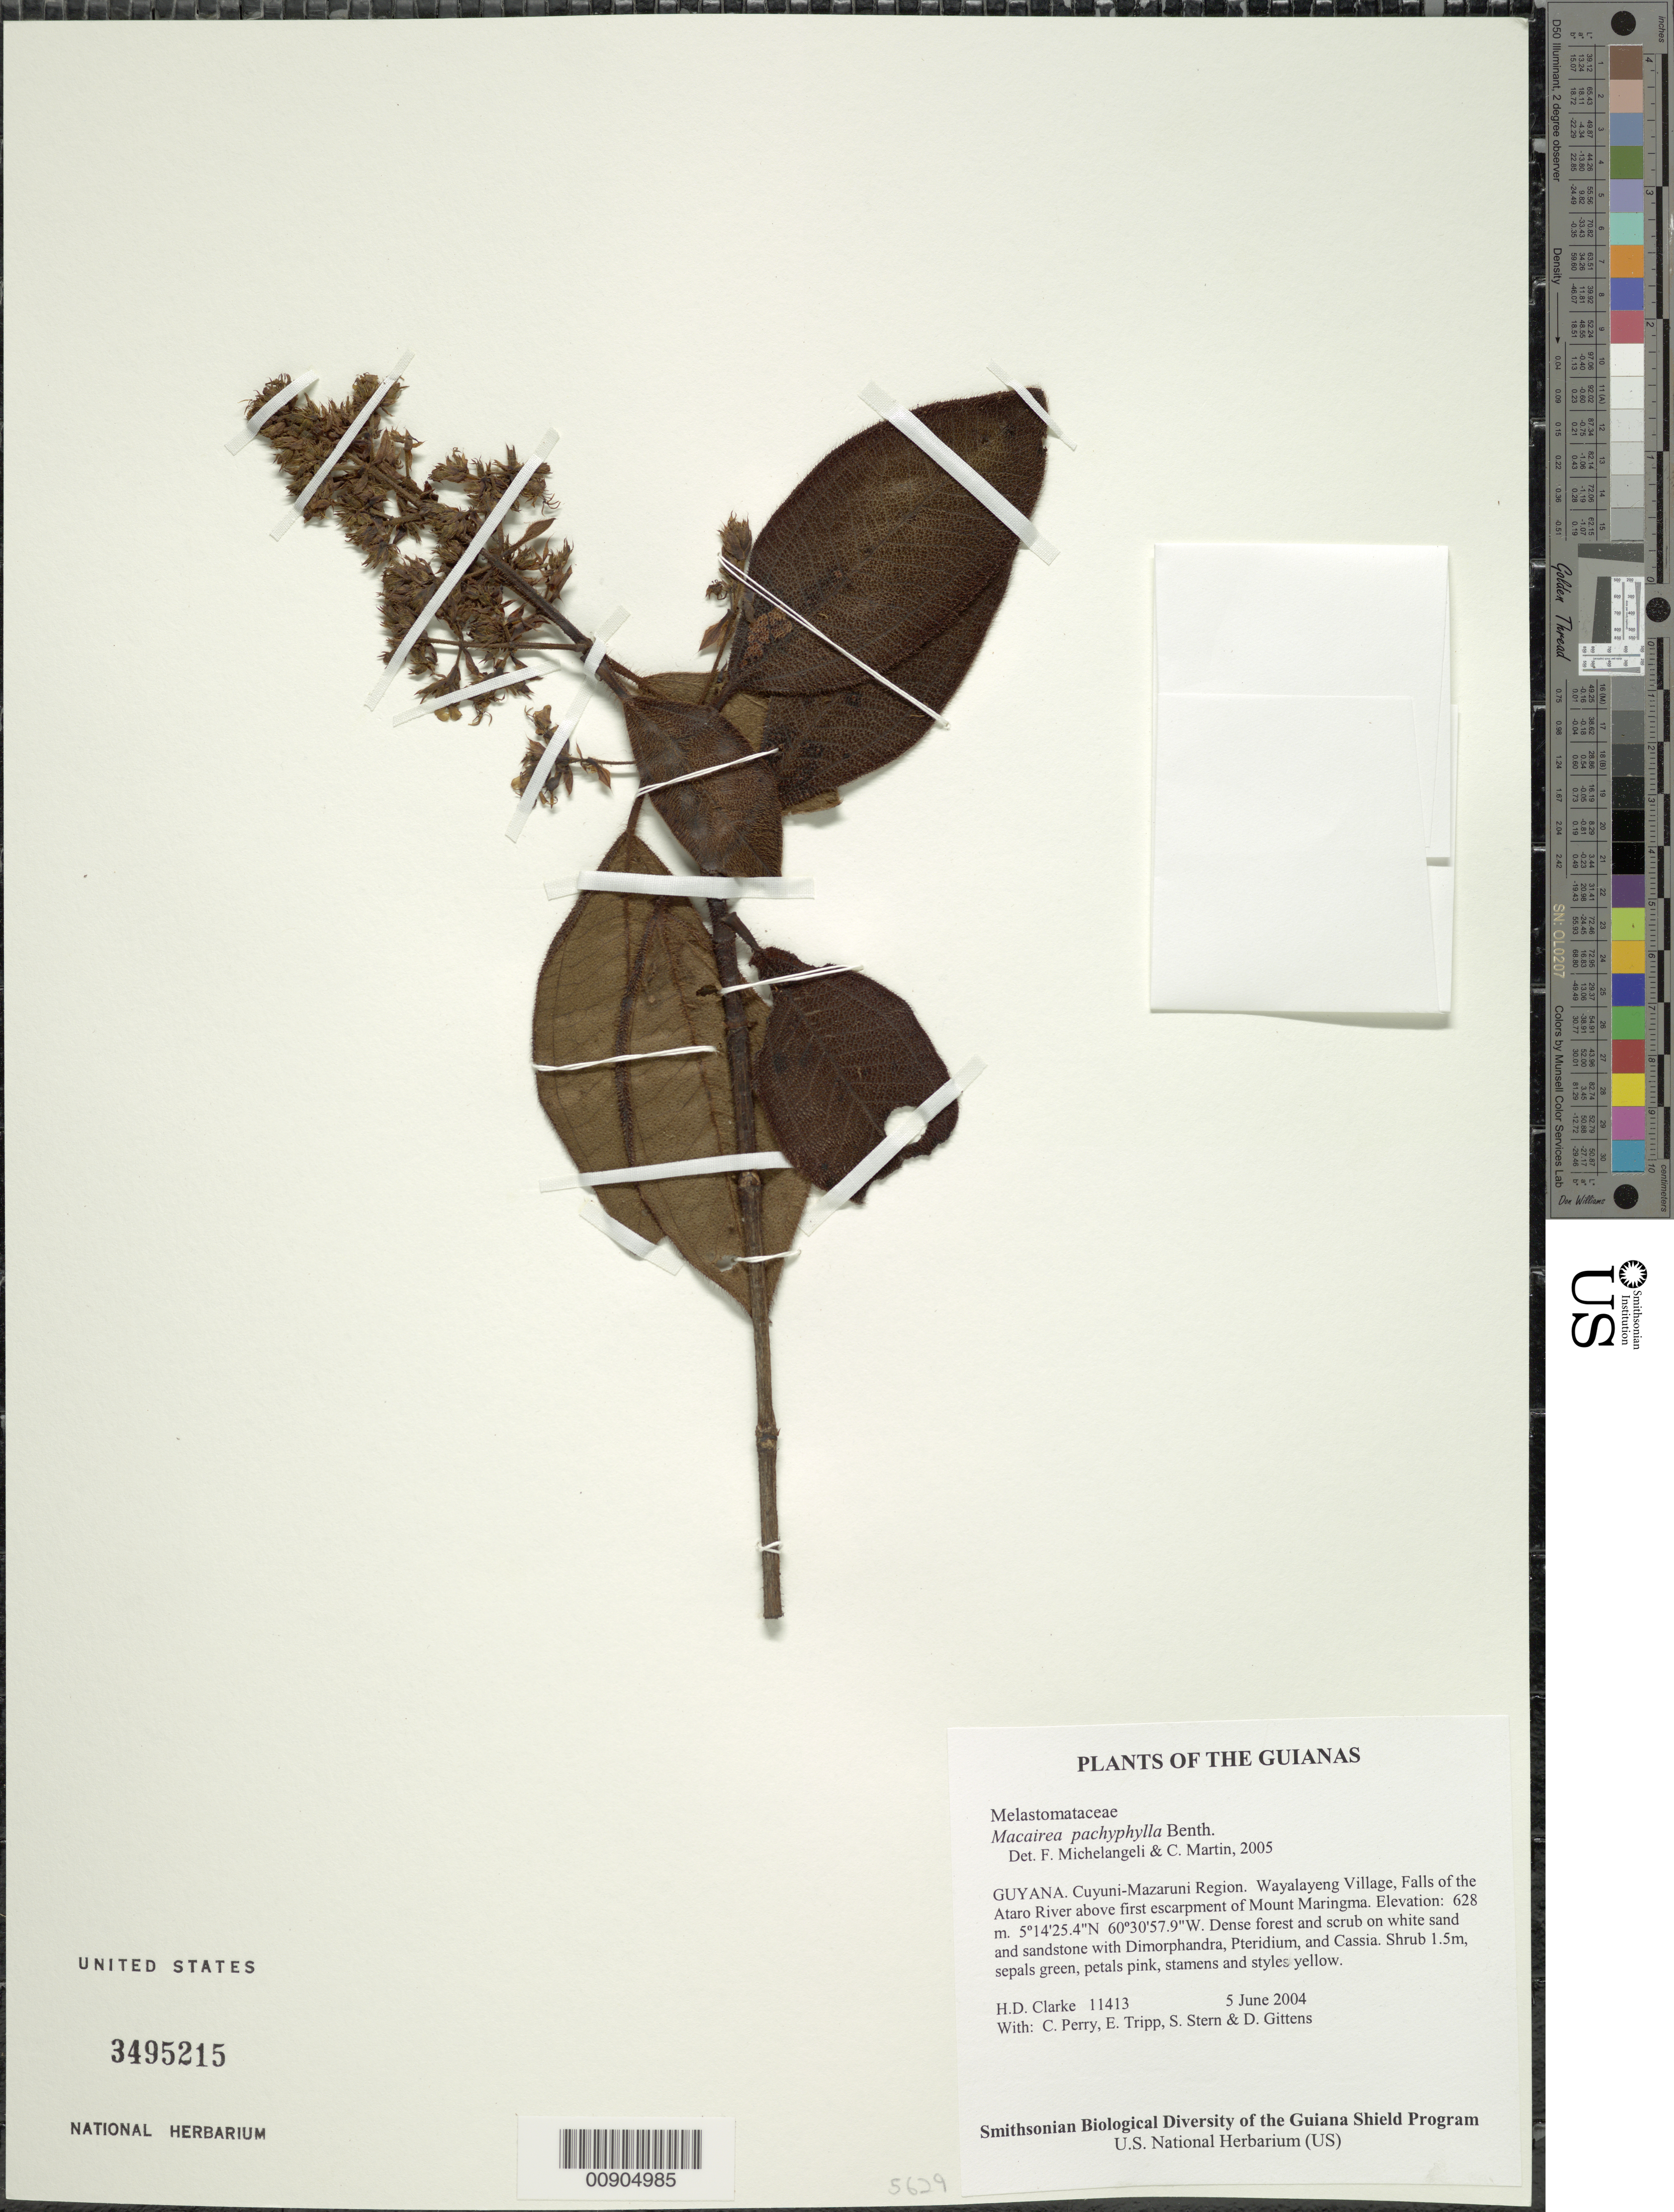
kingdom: Plantae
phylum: Tracheophyta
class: Magnoliopsida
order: Myrtales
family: Melastomataceae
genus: Macairea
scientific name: Macairea pachyphylla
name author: Benth.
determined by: Michelangeli, F. A.; Martin, C.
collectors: H. D. Clarke, C. Perry, E. Tripp, S. R. Stern & D. Gittens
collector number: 11413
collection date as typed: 5 June 2004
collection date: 2004-06-05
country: Guyana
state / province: Cuyuni-Mazaruni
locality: Wayalayeng Village, Falls of the Ataro River above first escarpment of Mount Maringma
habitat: Dense forest and scrub on white sand and sandstone with Dimorphandra, Pteridium, and Cassia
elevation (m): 628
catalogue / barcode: US 3495215